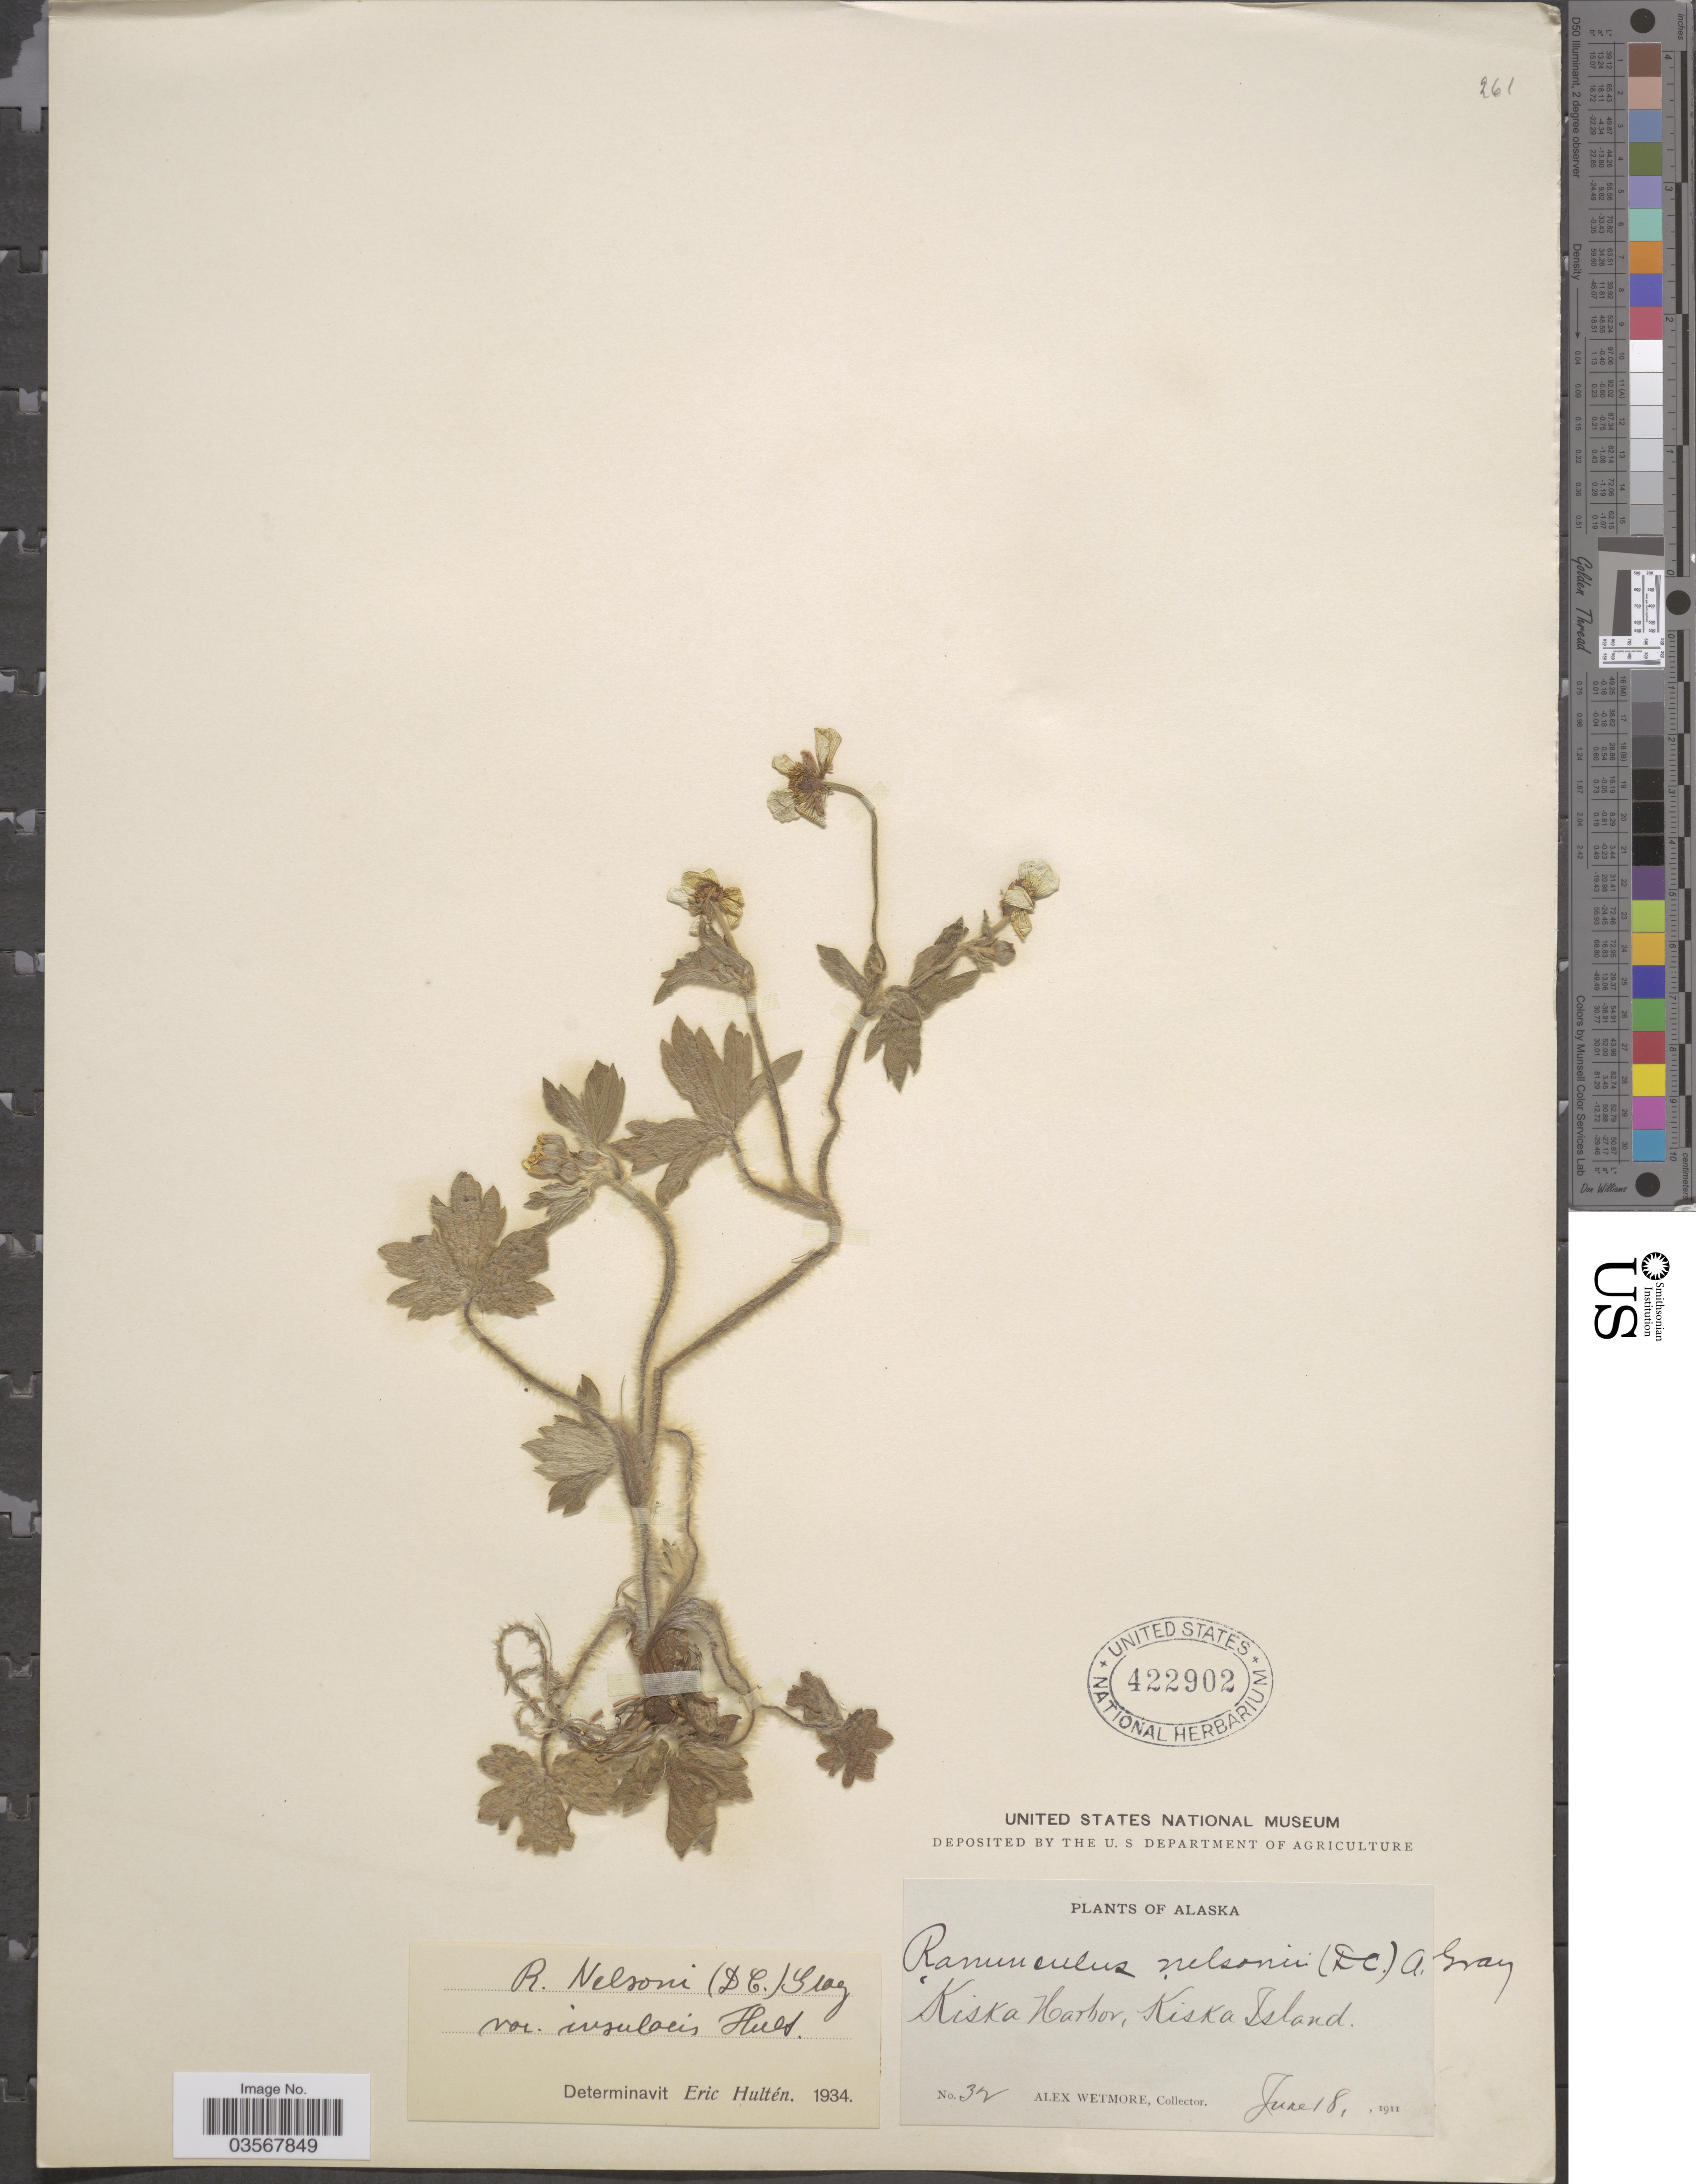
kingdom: Plantae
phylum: Tracheophyta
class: Magnoliopsida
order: Ranunculales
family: Ranunculaceae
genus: Ranunculus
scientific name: Ranunculus occidentalis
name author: Nutt.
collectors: A. Wetmore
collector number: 32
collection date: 1911-06-18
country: United States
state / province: Alaska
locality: Kiska Harbor, Kiska Island.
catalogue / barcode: US 422902